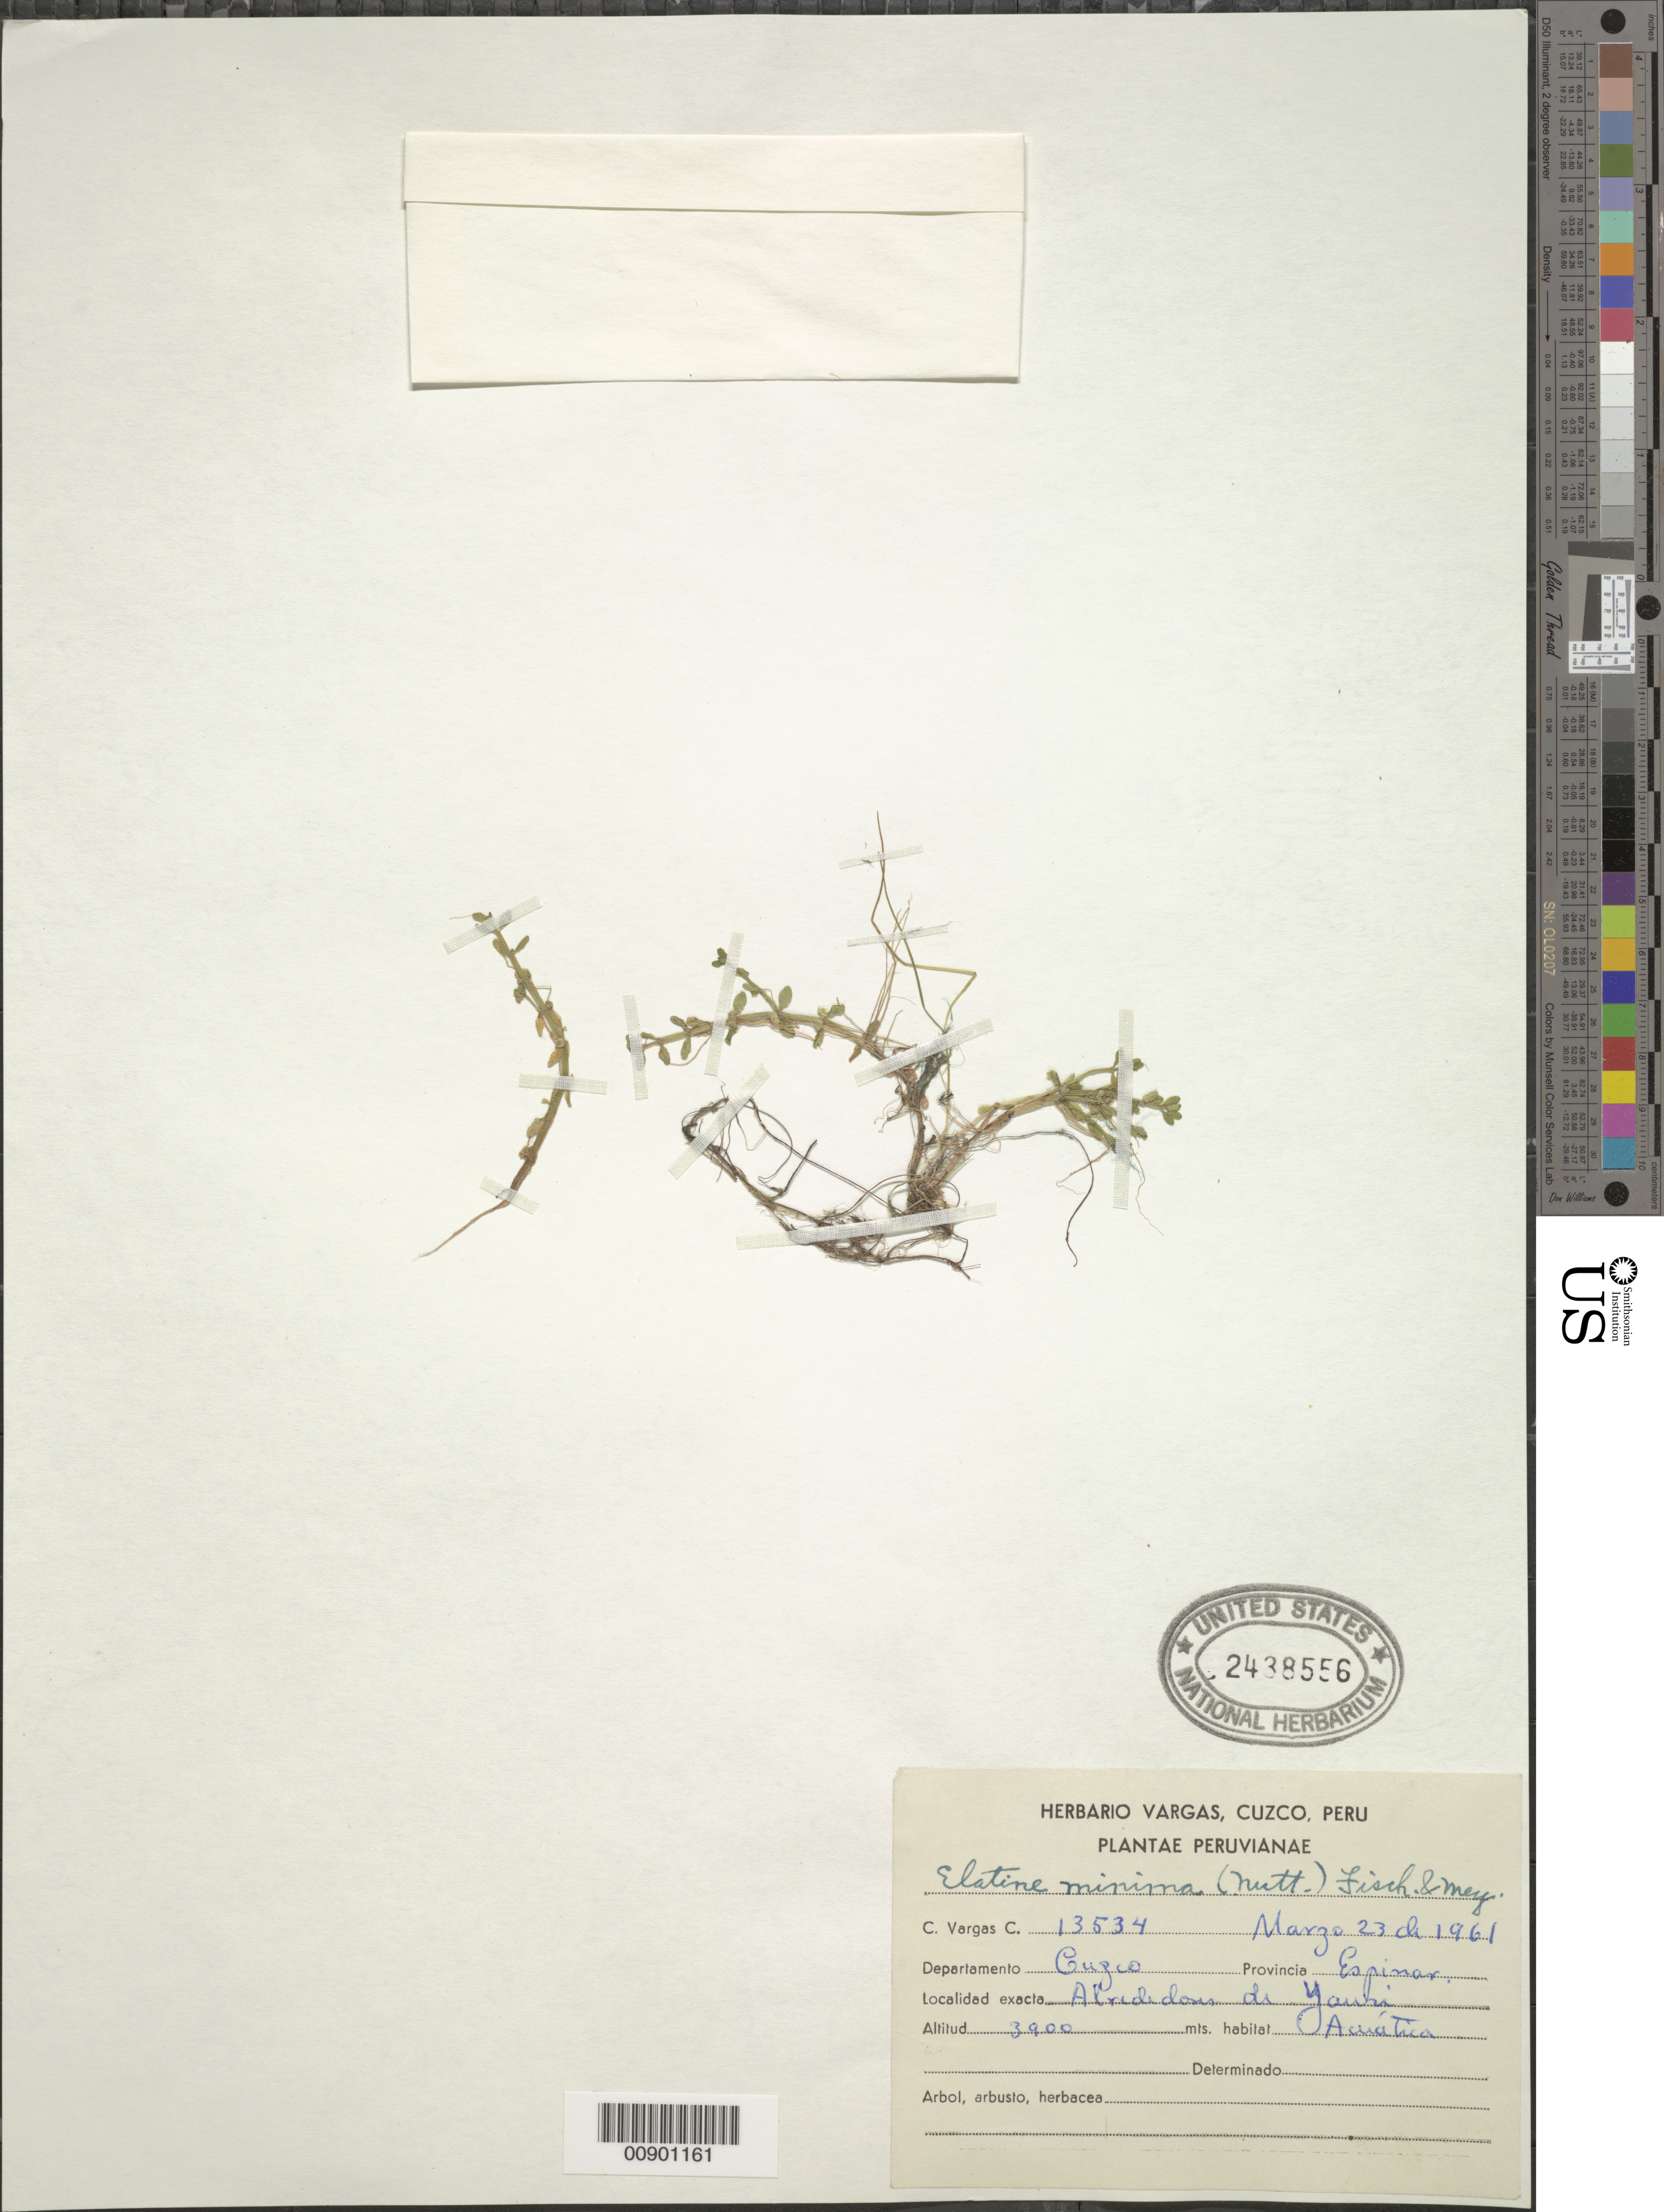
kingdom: Plantae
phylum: Tracheophyta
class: Magnoliopsida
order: Malpighiales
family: Elatinaceae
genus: Elatine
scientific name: Elatine minima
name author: (Nutt.) Fisch. & C.A. Mey.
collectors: C. Vargas Calderón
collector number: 13534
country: Peru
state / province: Cusco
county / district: Espinar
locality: Alridedons de Yauri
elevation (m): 3900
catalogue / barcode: US 2438556